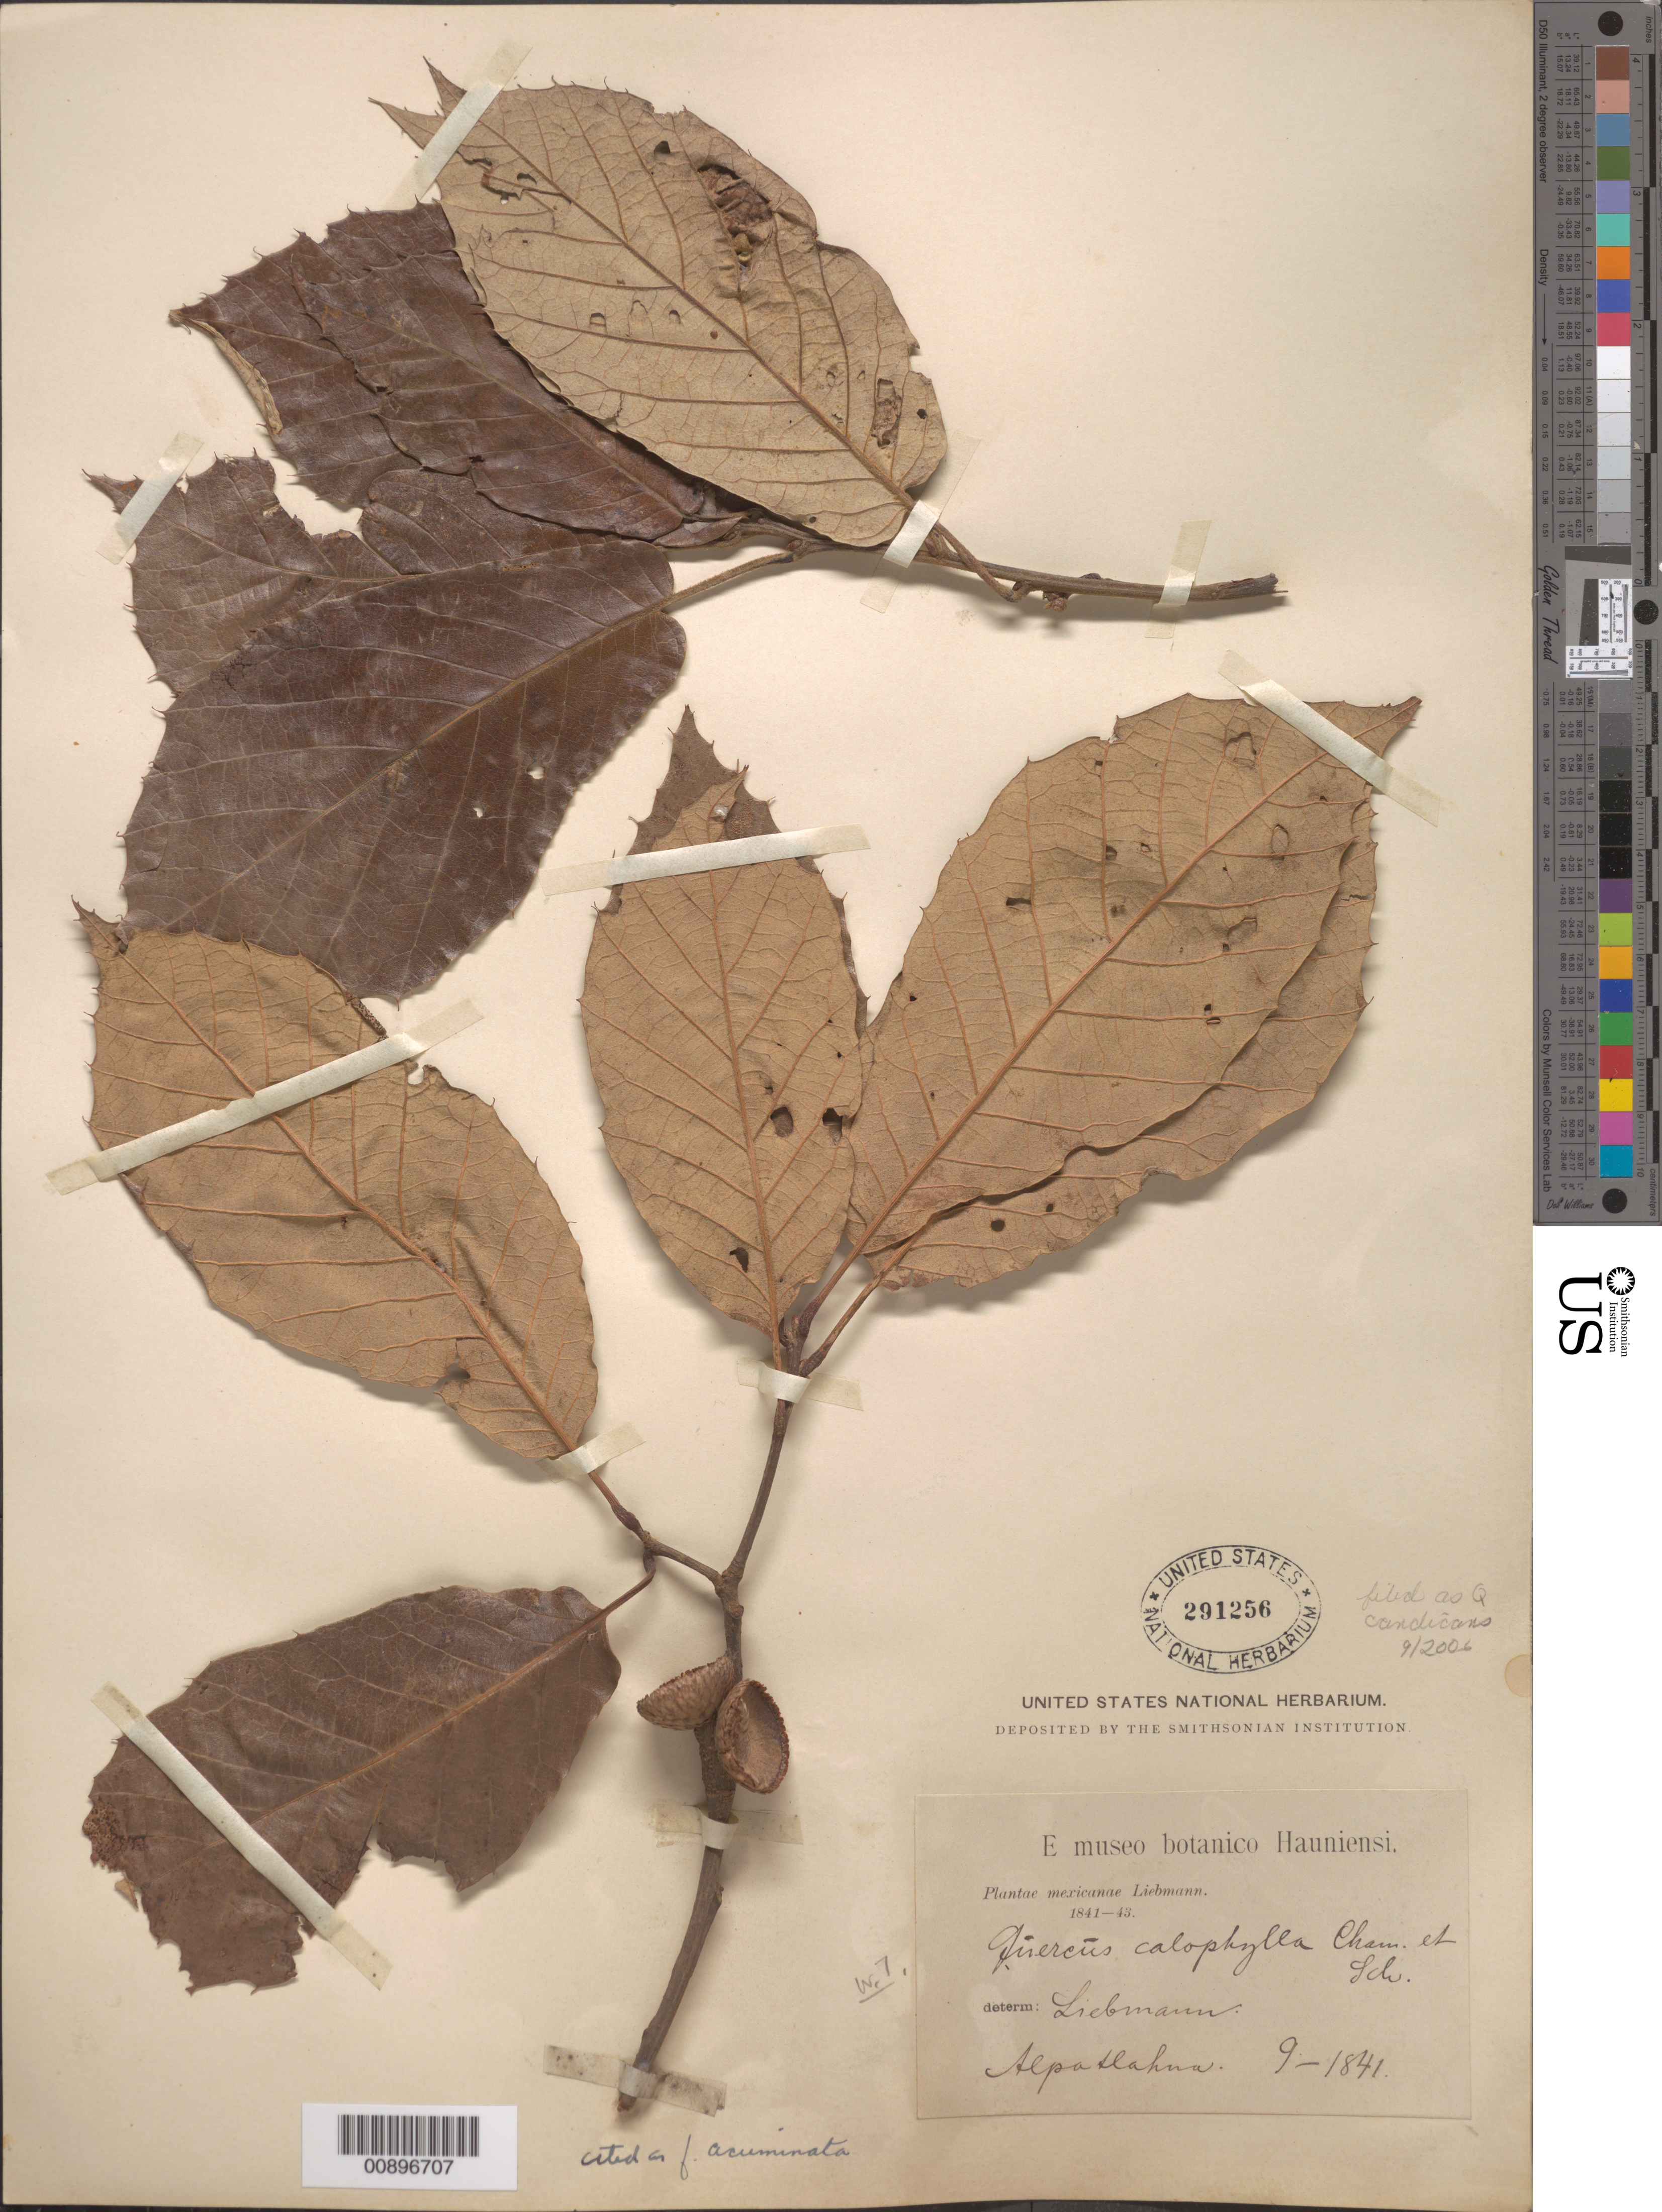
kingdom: Plantae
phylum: Tracheophyta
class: Magnoliopsida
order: Fagales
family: Fagaceae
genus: Quercus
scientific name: Quercus candicans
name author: Née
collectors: F. M. Liebmann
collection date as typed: Sep 1841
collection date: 1841-09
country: Mexico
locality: Mexico.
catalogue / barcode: US 291256